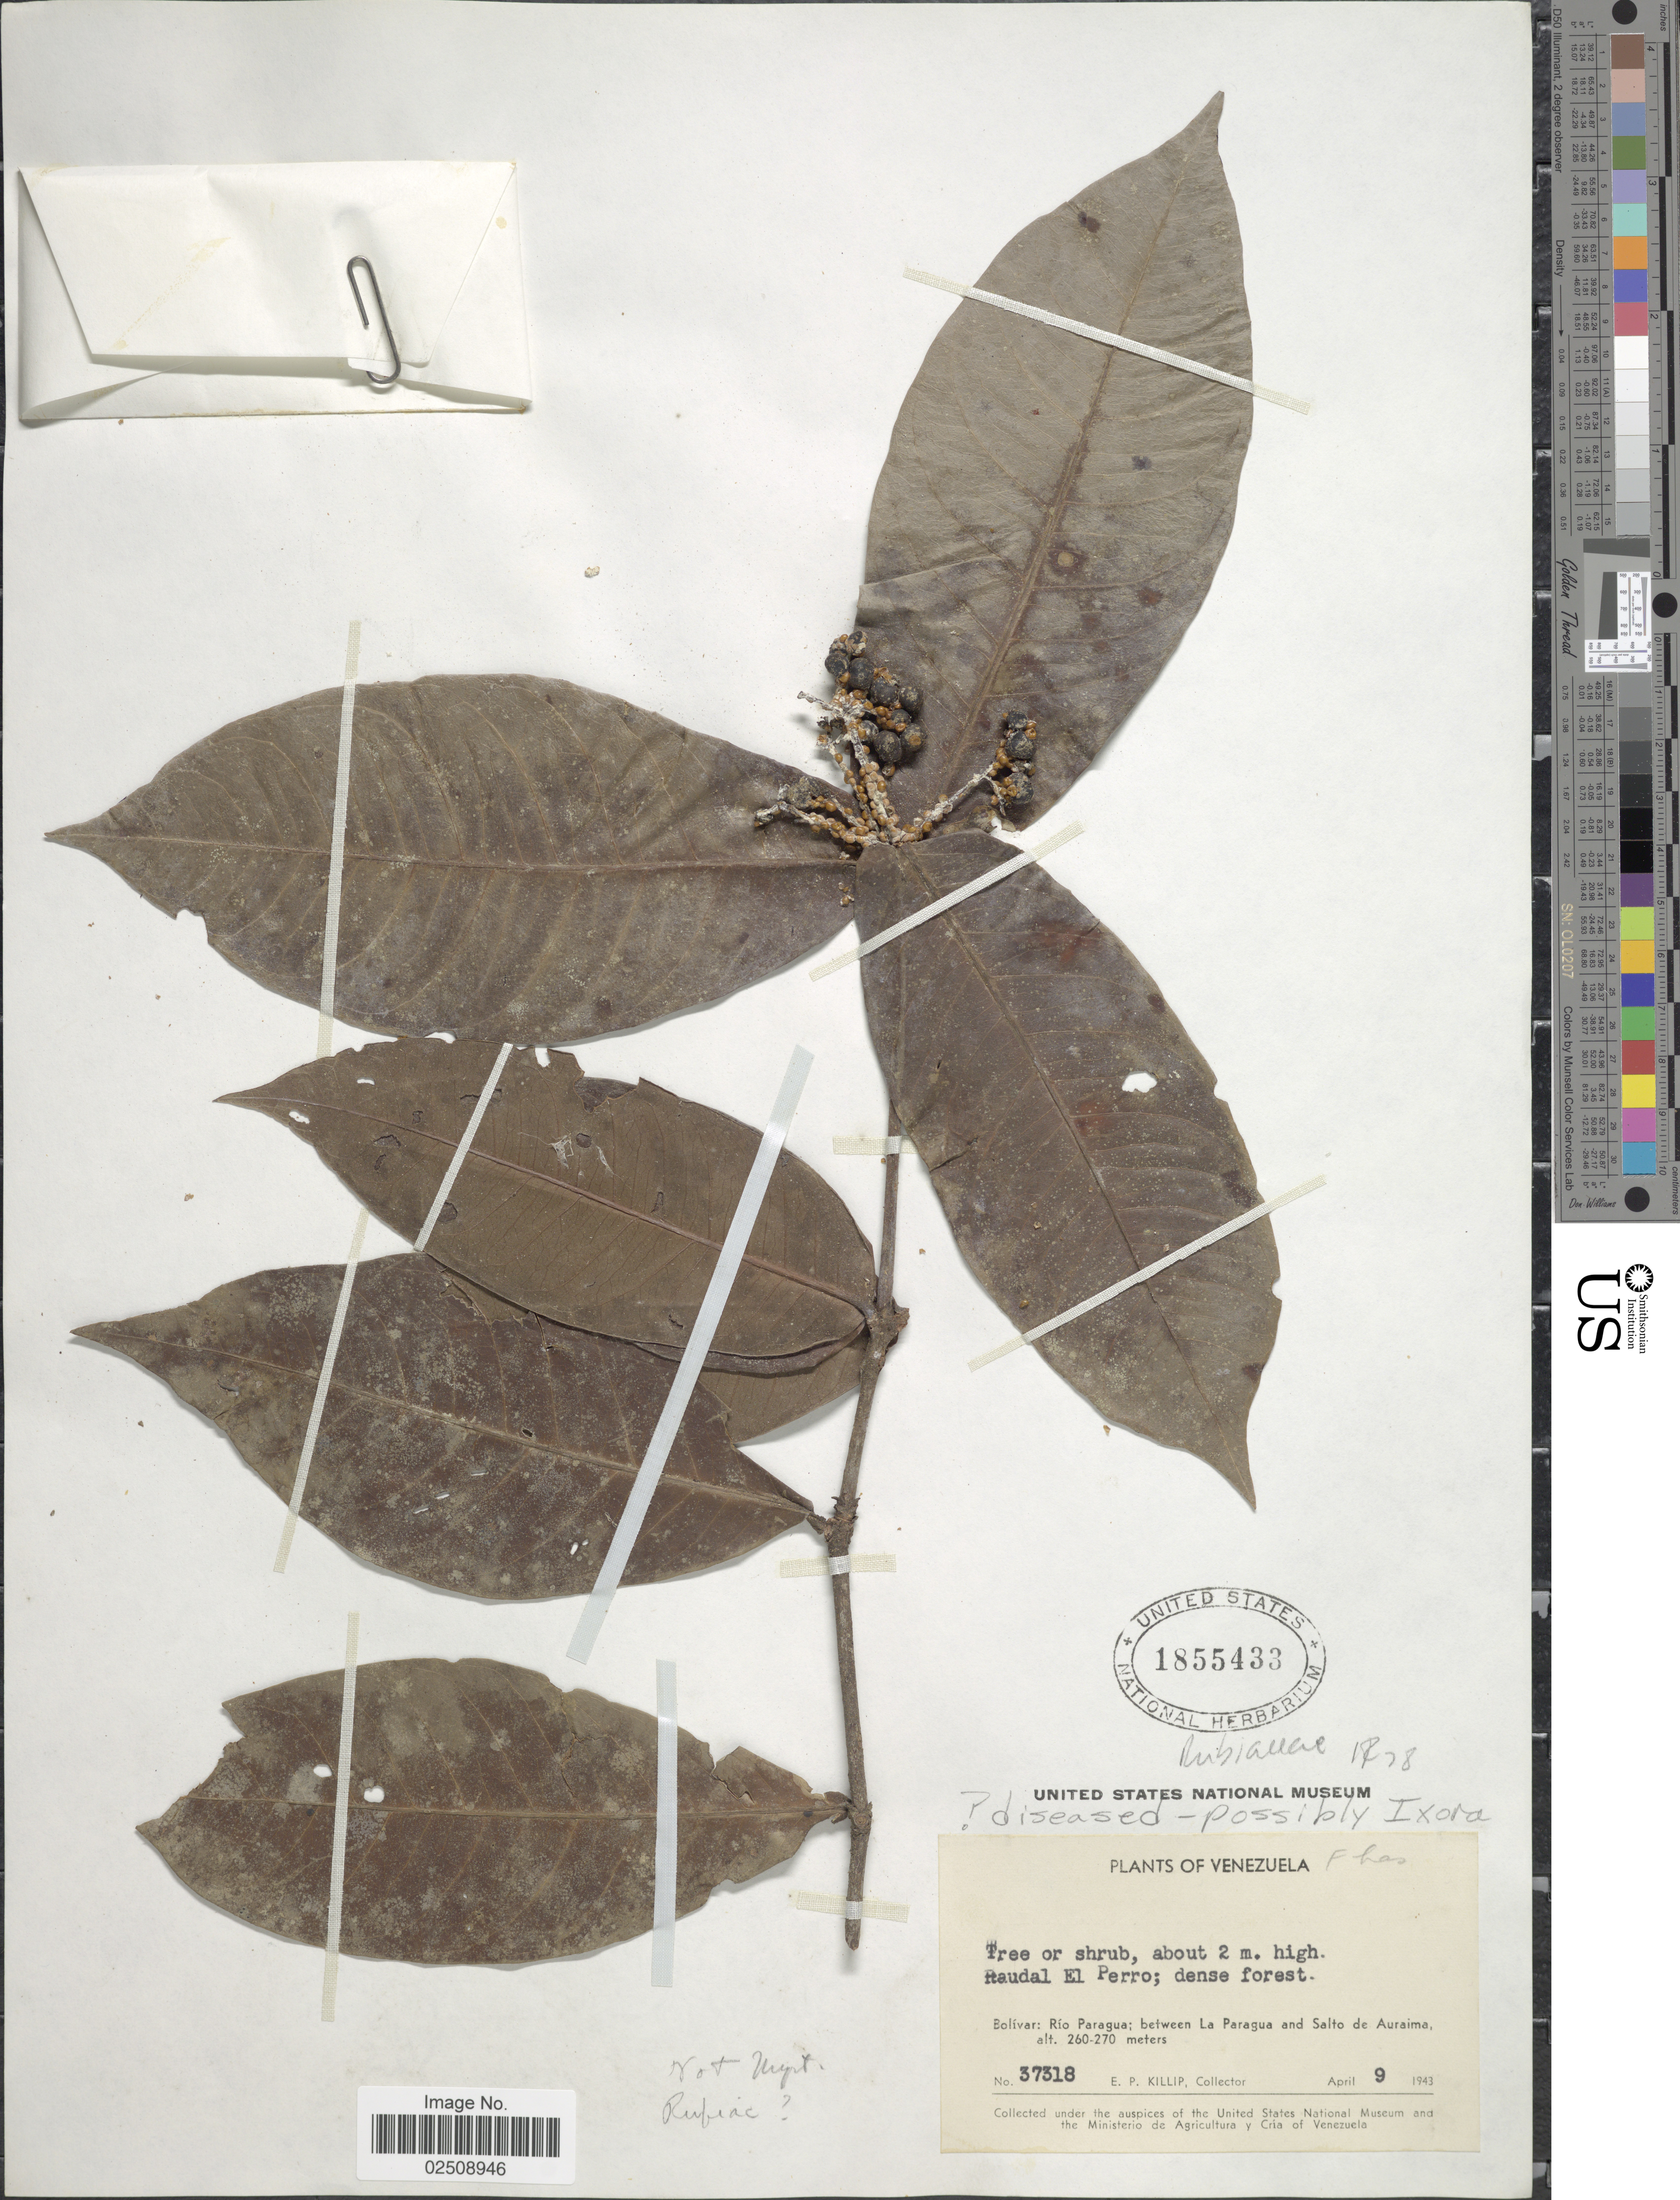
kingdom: Plantae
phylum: Tracheophyta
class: Magnoliopsida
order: Gentianales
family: Rubiaceae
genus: Ixora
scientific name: Ixora sp.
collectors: E. P. Killip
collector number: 37318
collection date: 1943-04-09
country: Venezuela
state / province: Bolivar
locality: Raudal El Perro. Bolivar: Rio Paragua; between La Paragua and Salto de Auraima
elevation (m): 260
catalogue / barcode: US 1855433